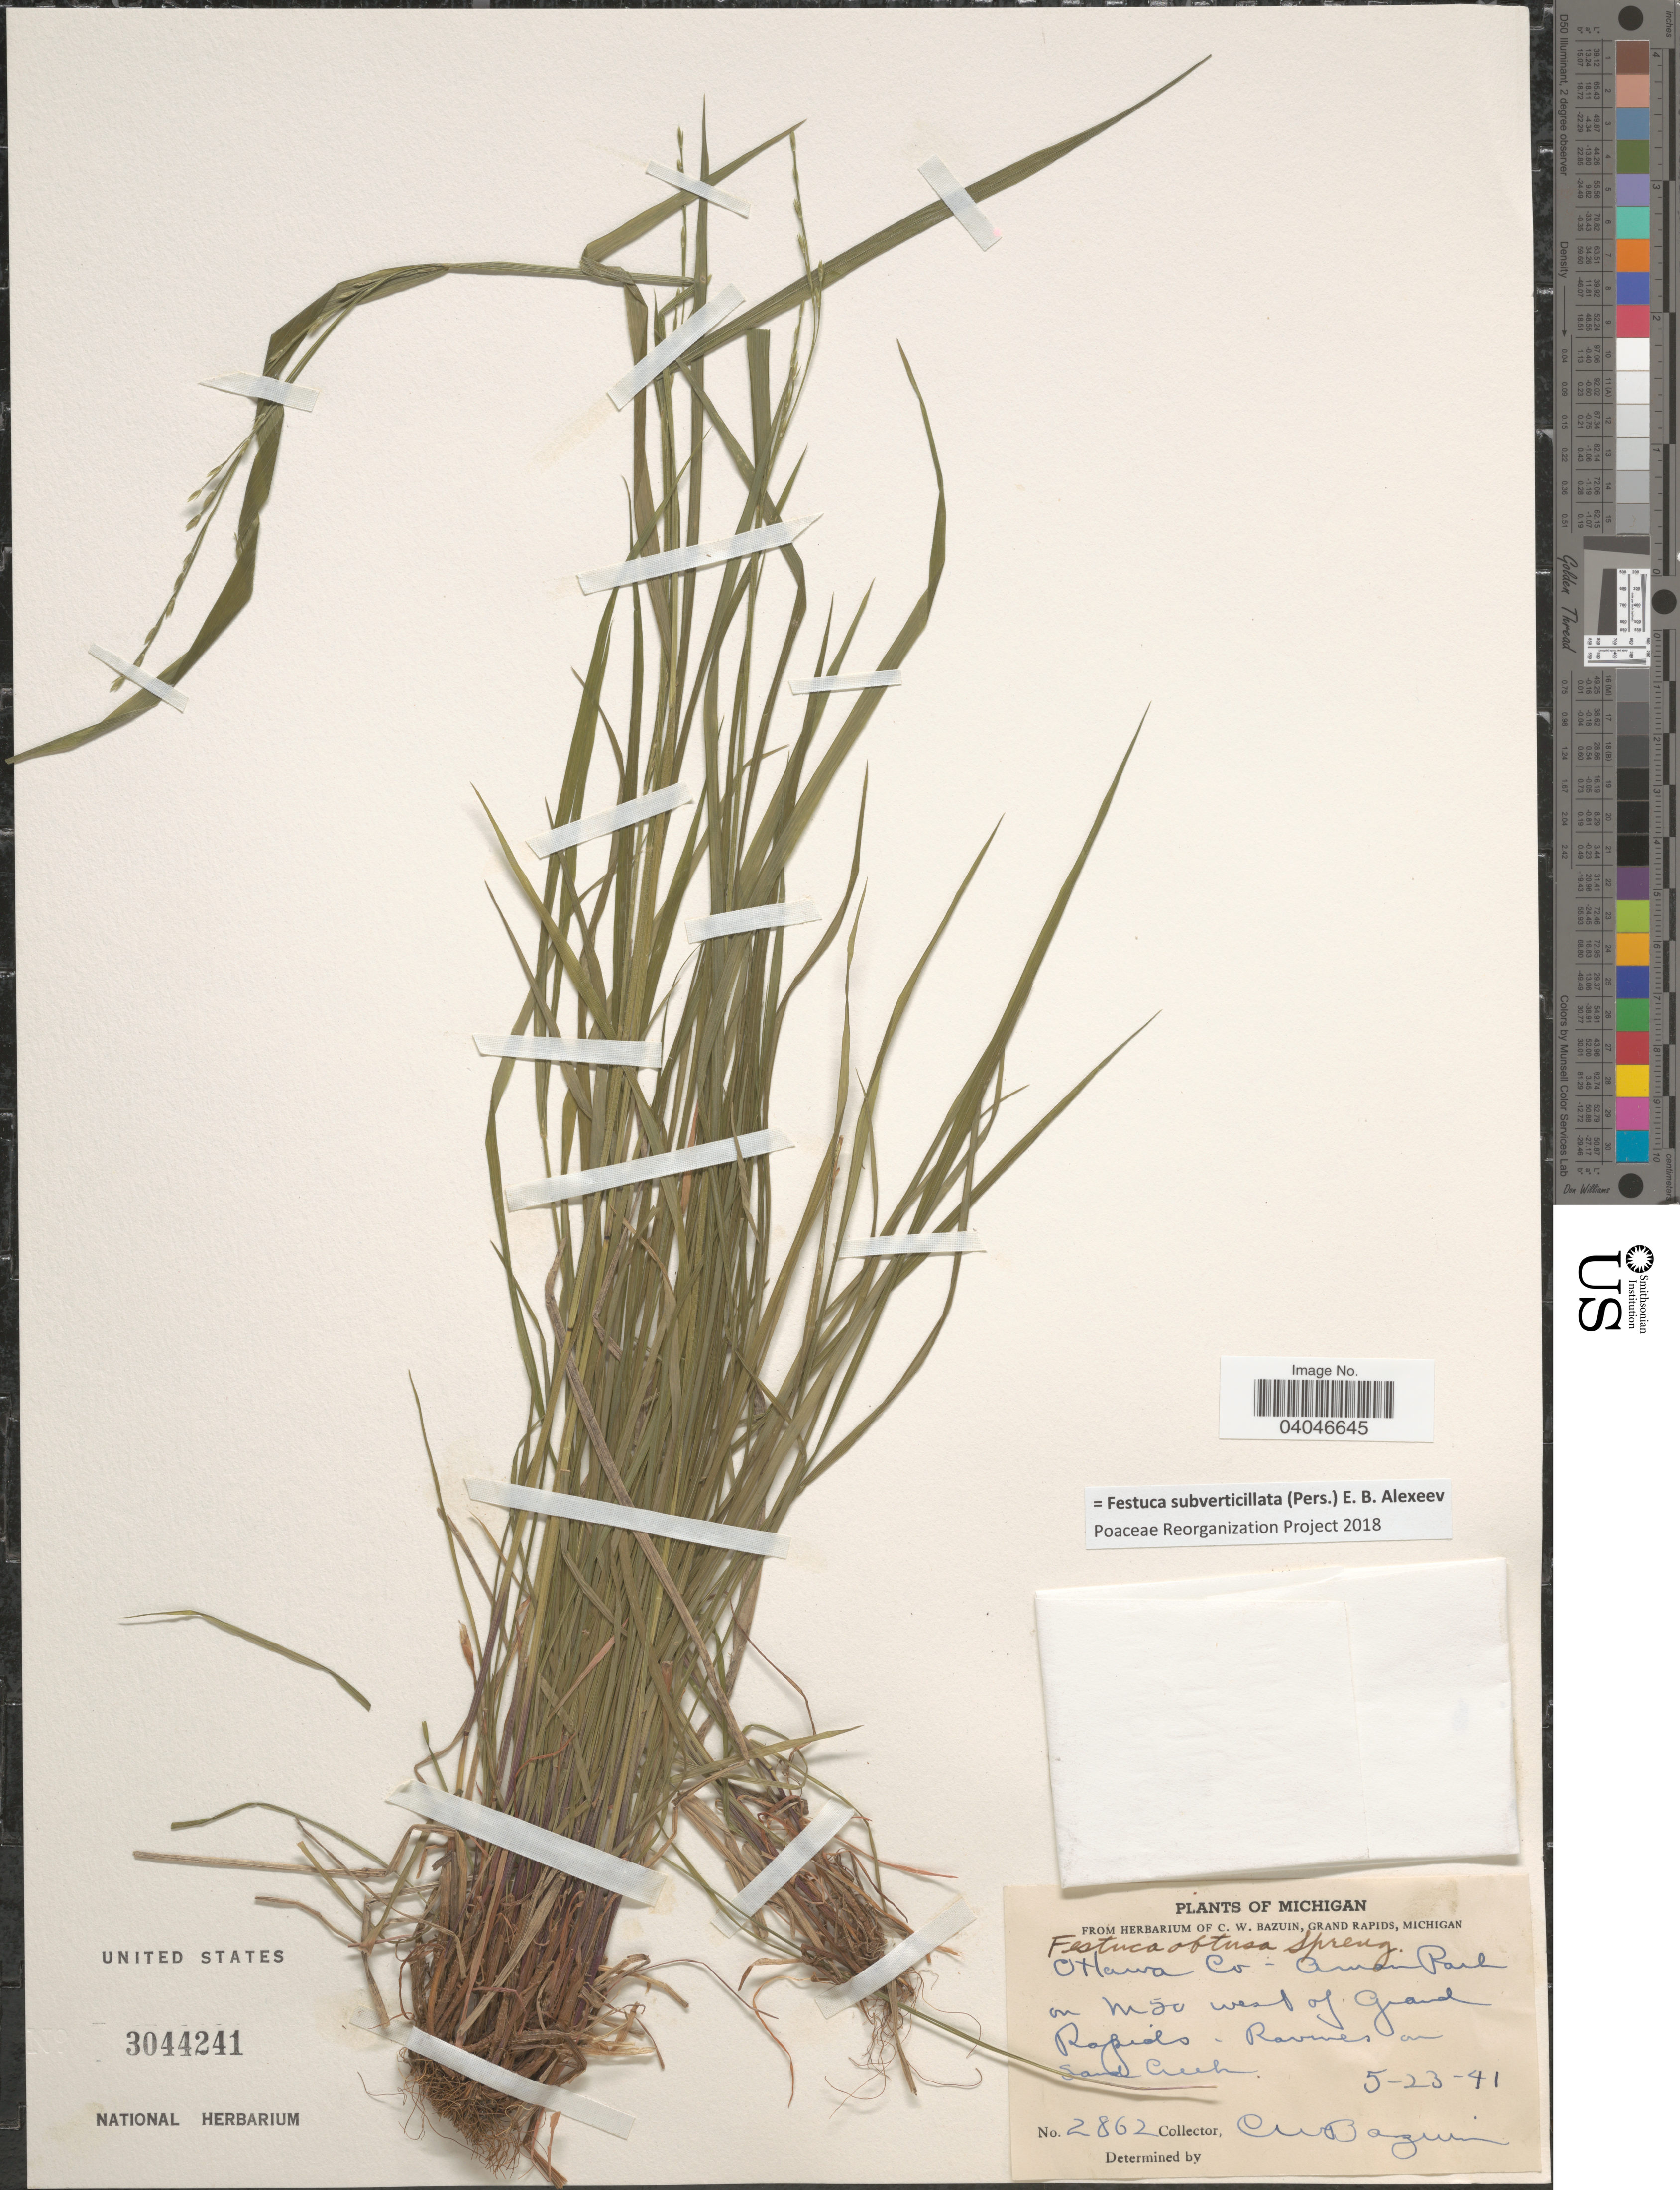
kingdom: Plantae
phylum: Tracheophyta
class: Liliopsida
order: Poales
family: Poaceae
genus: Festuca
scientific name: Festuca subverticillata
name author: (Pers.) E.B. Alexeev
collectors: C. Bazuin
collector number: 2862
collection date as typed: Transcribed d/m/y: 23/5/41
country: United States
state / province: Michigan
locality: Ottawa Co. Aman Park. On M20 west of Grand Rapids. Ravines on Sand Creek.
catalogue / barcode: US 3044241